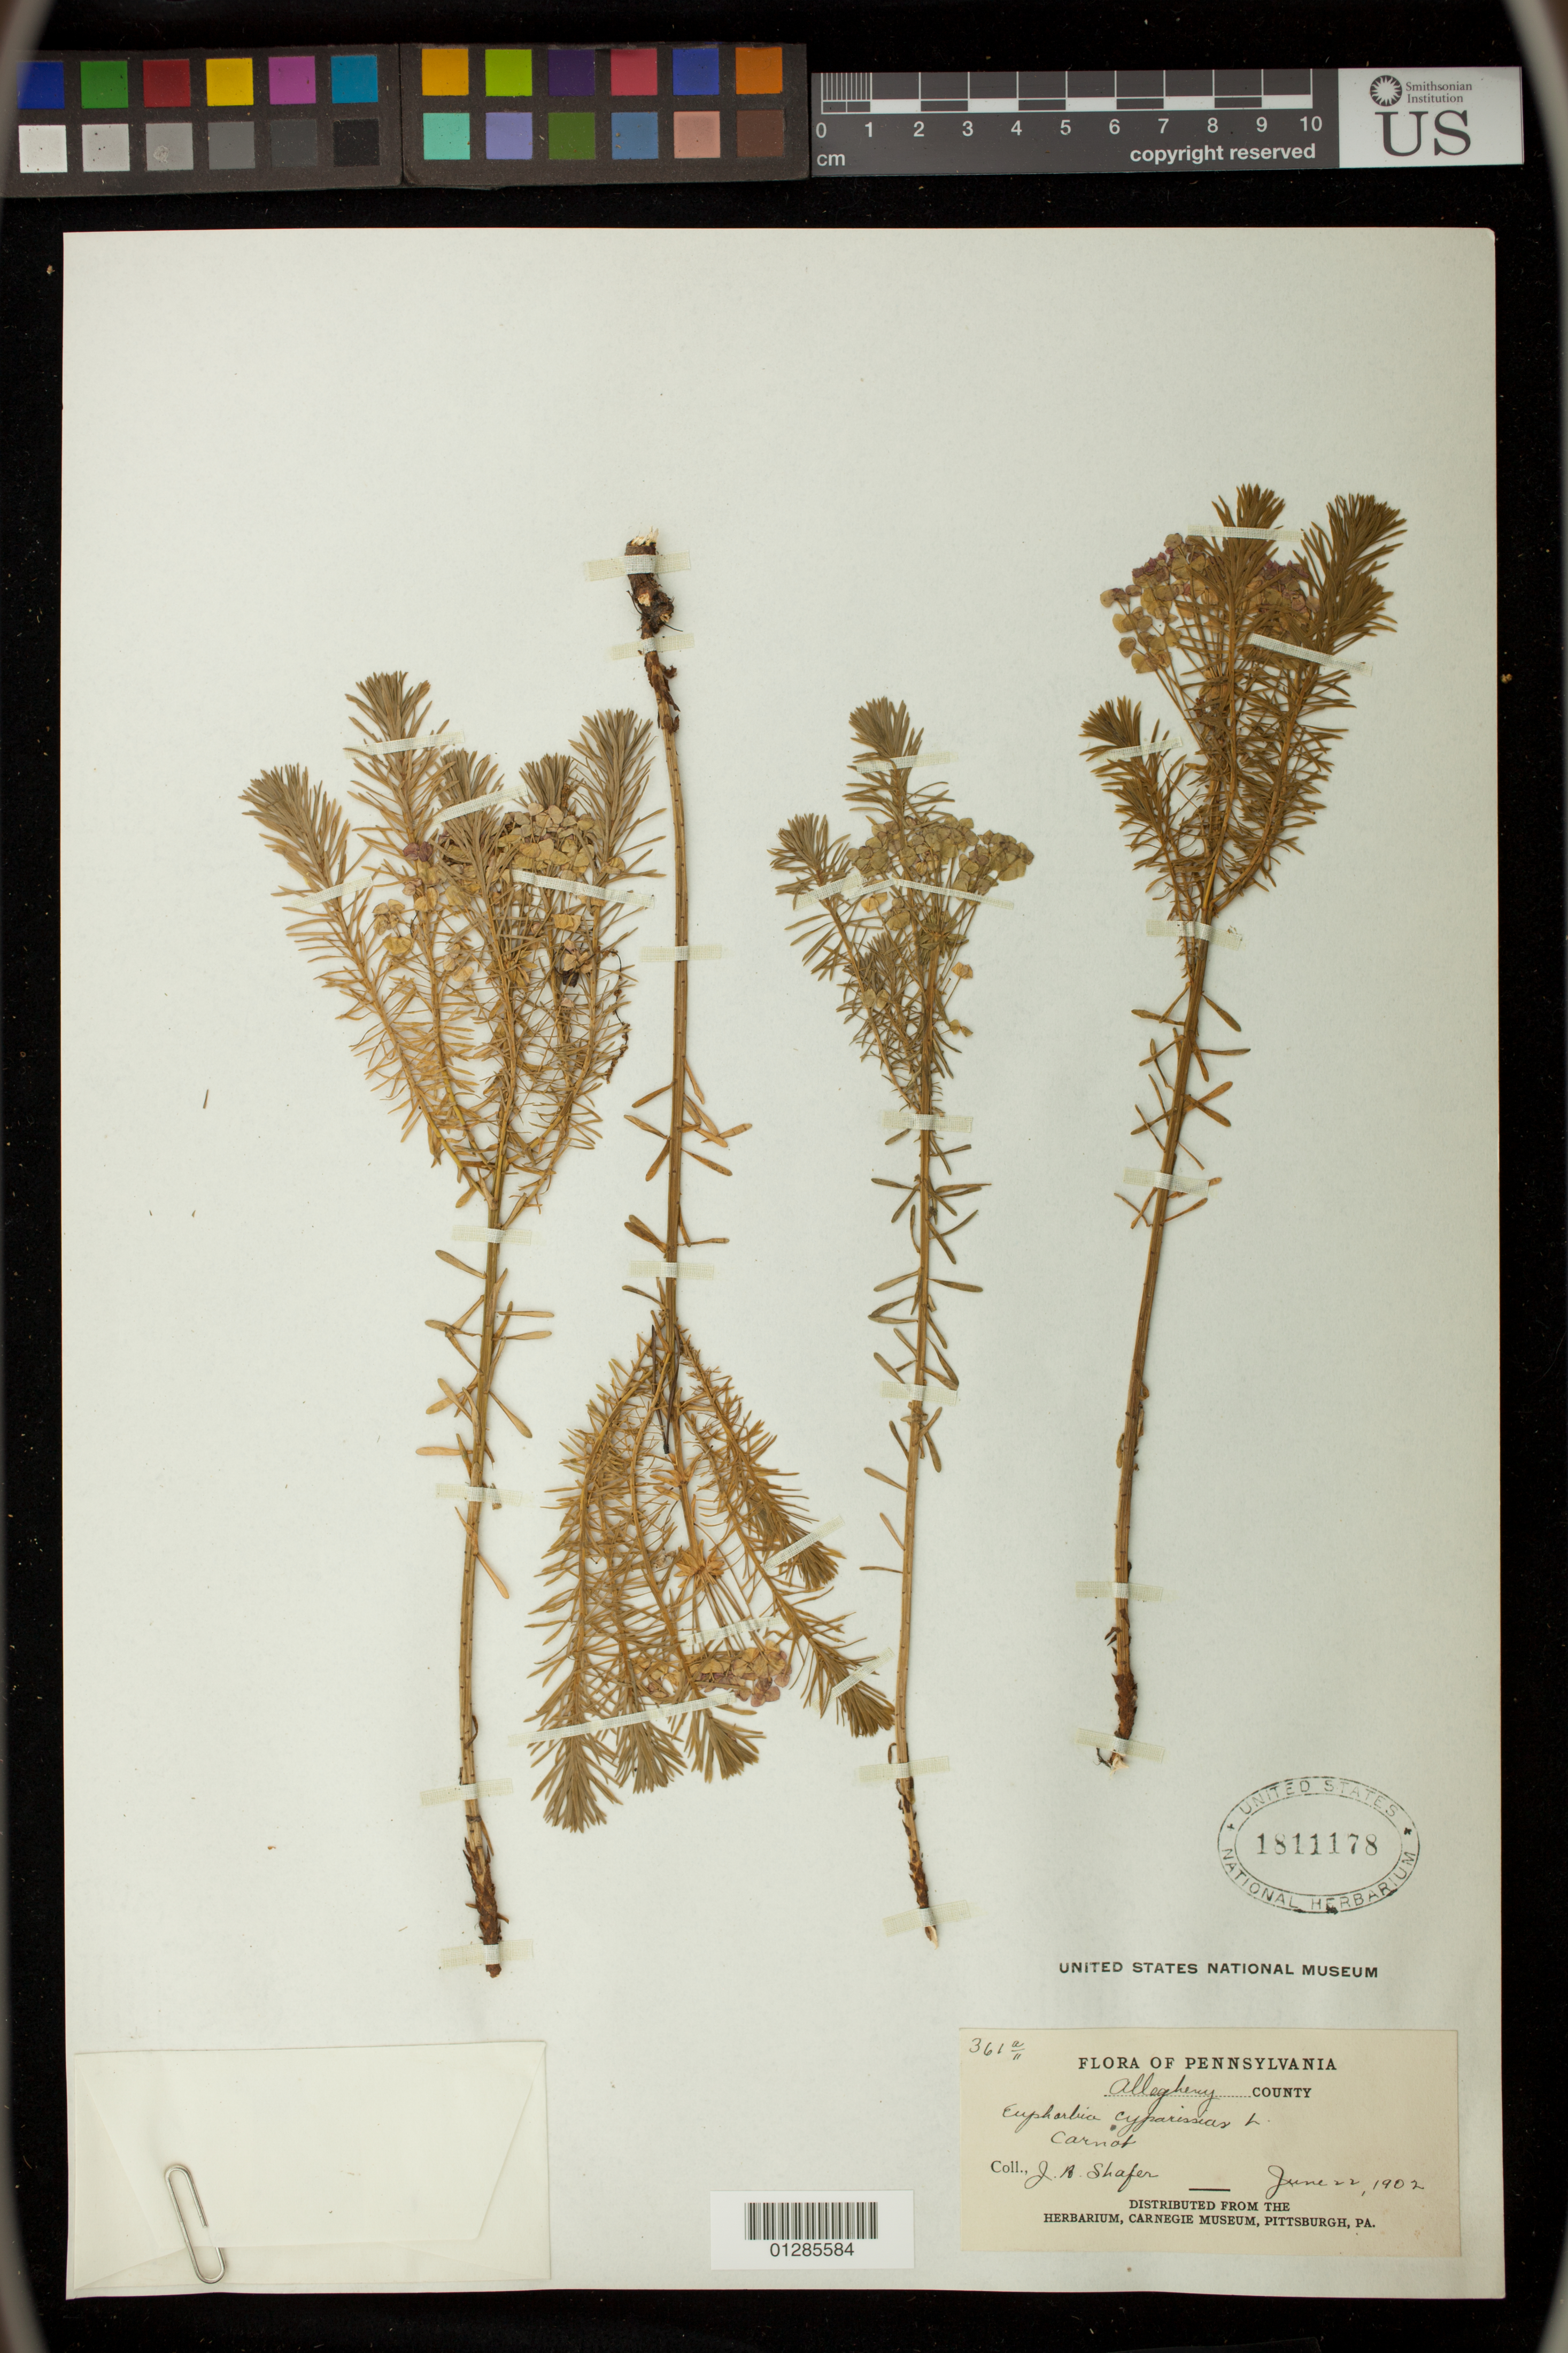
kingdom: Plantae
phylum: Tracheophyta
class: Magnoliopsida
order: Malpighiales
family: Euphorbiaceae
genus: Euphorbia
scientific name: Euphorbia cyparissias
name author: L.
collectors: J. A. Shafer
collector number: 361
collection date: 1902-06-22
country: United States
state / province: Pennsylvania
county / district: Allegheny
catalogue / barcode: US 1811178